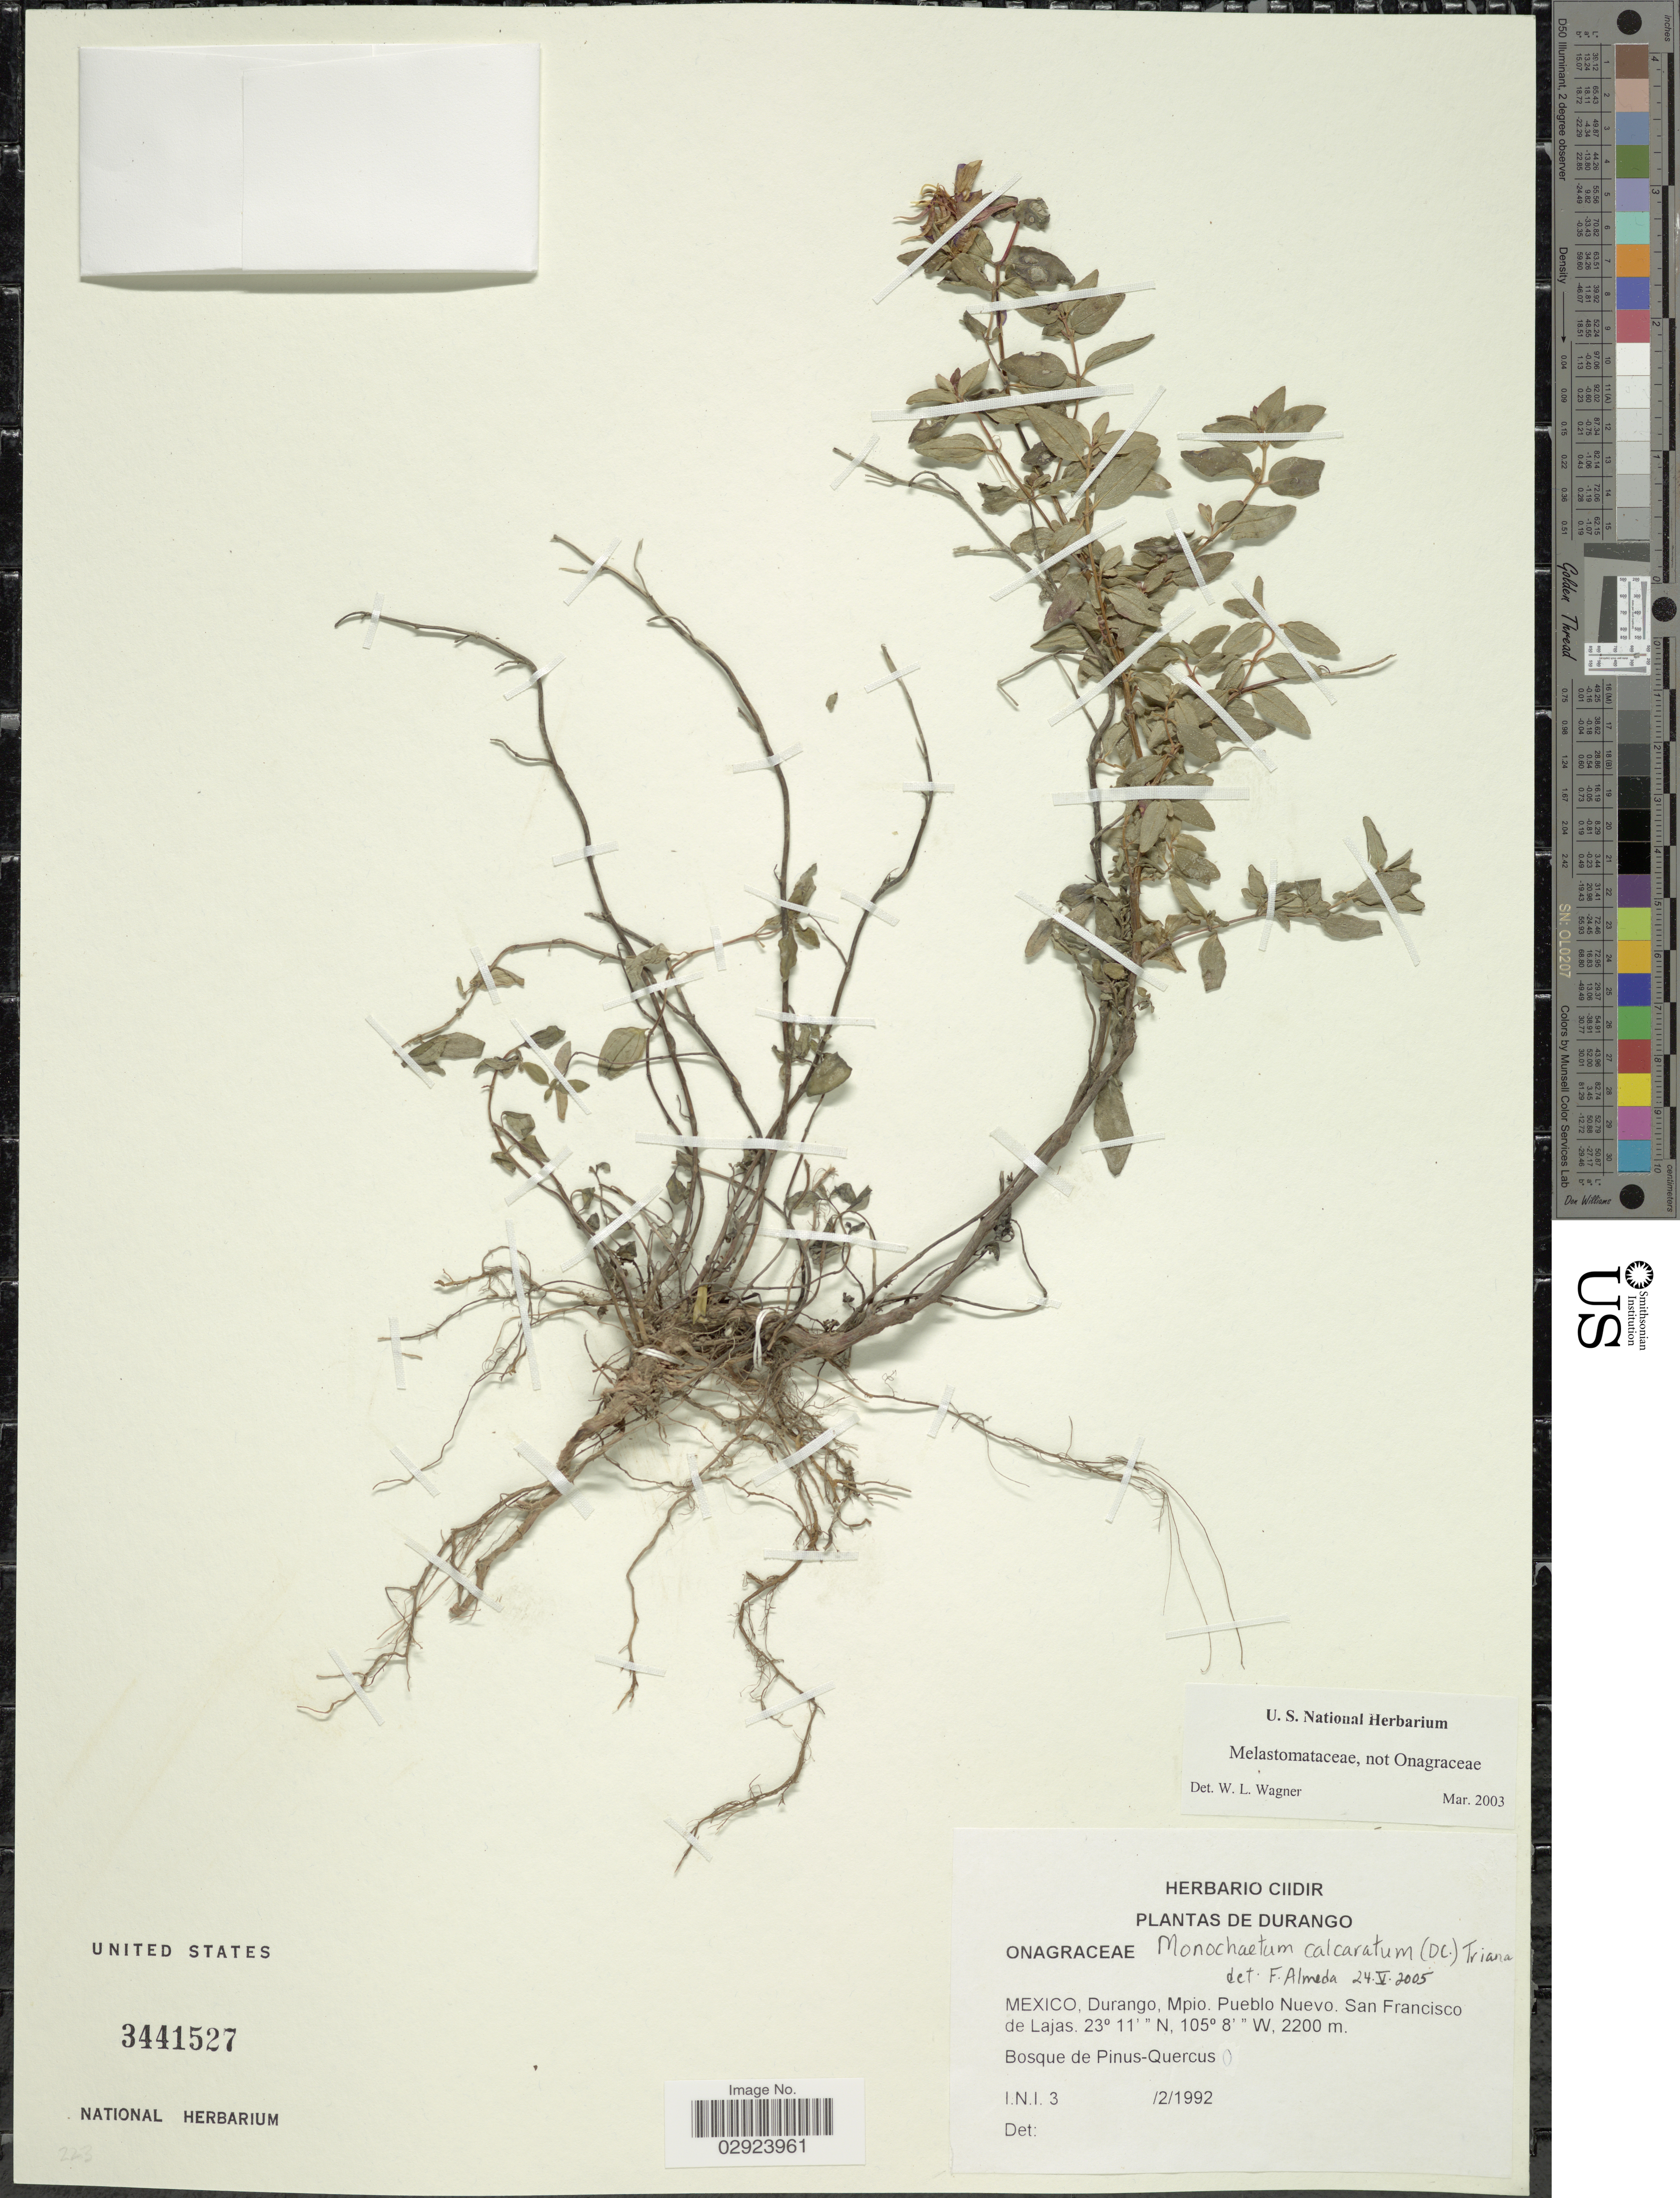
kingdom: Plantae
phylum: Tracheophyta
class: Magnoliopsida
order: Myrtales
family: Melastomataceae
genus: Monochaetum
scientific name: Monochaetum calcaratum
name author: (DC.) Triana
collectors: I. N. I.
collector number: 3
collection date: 1992-02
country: Mexico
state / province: Durango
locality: Mpio. Pueblo Nuevo. San Francisco de Lajas.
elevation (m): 2200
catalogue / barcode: US 3441527